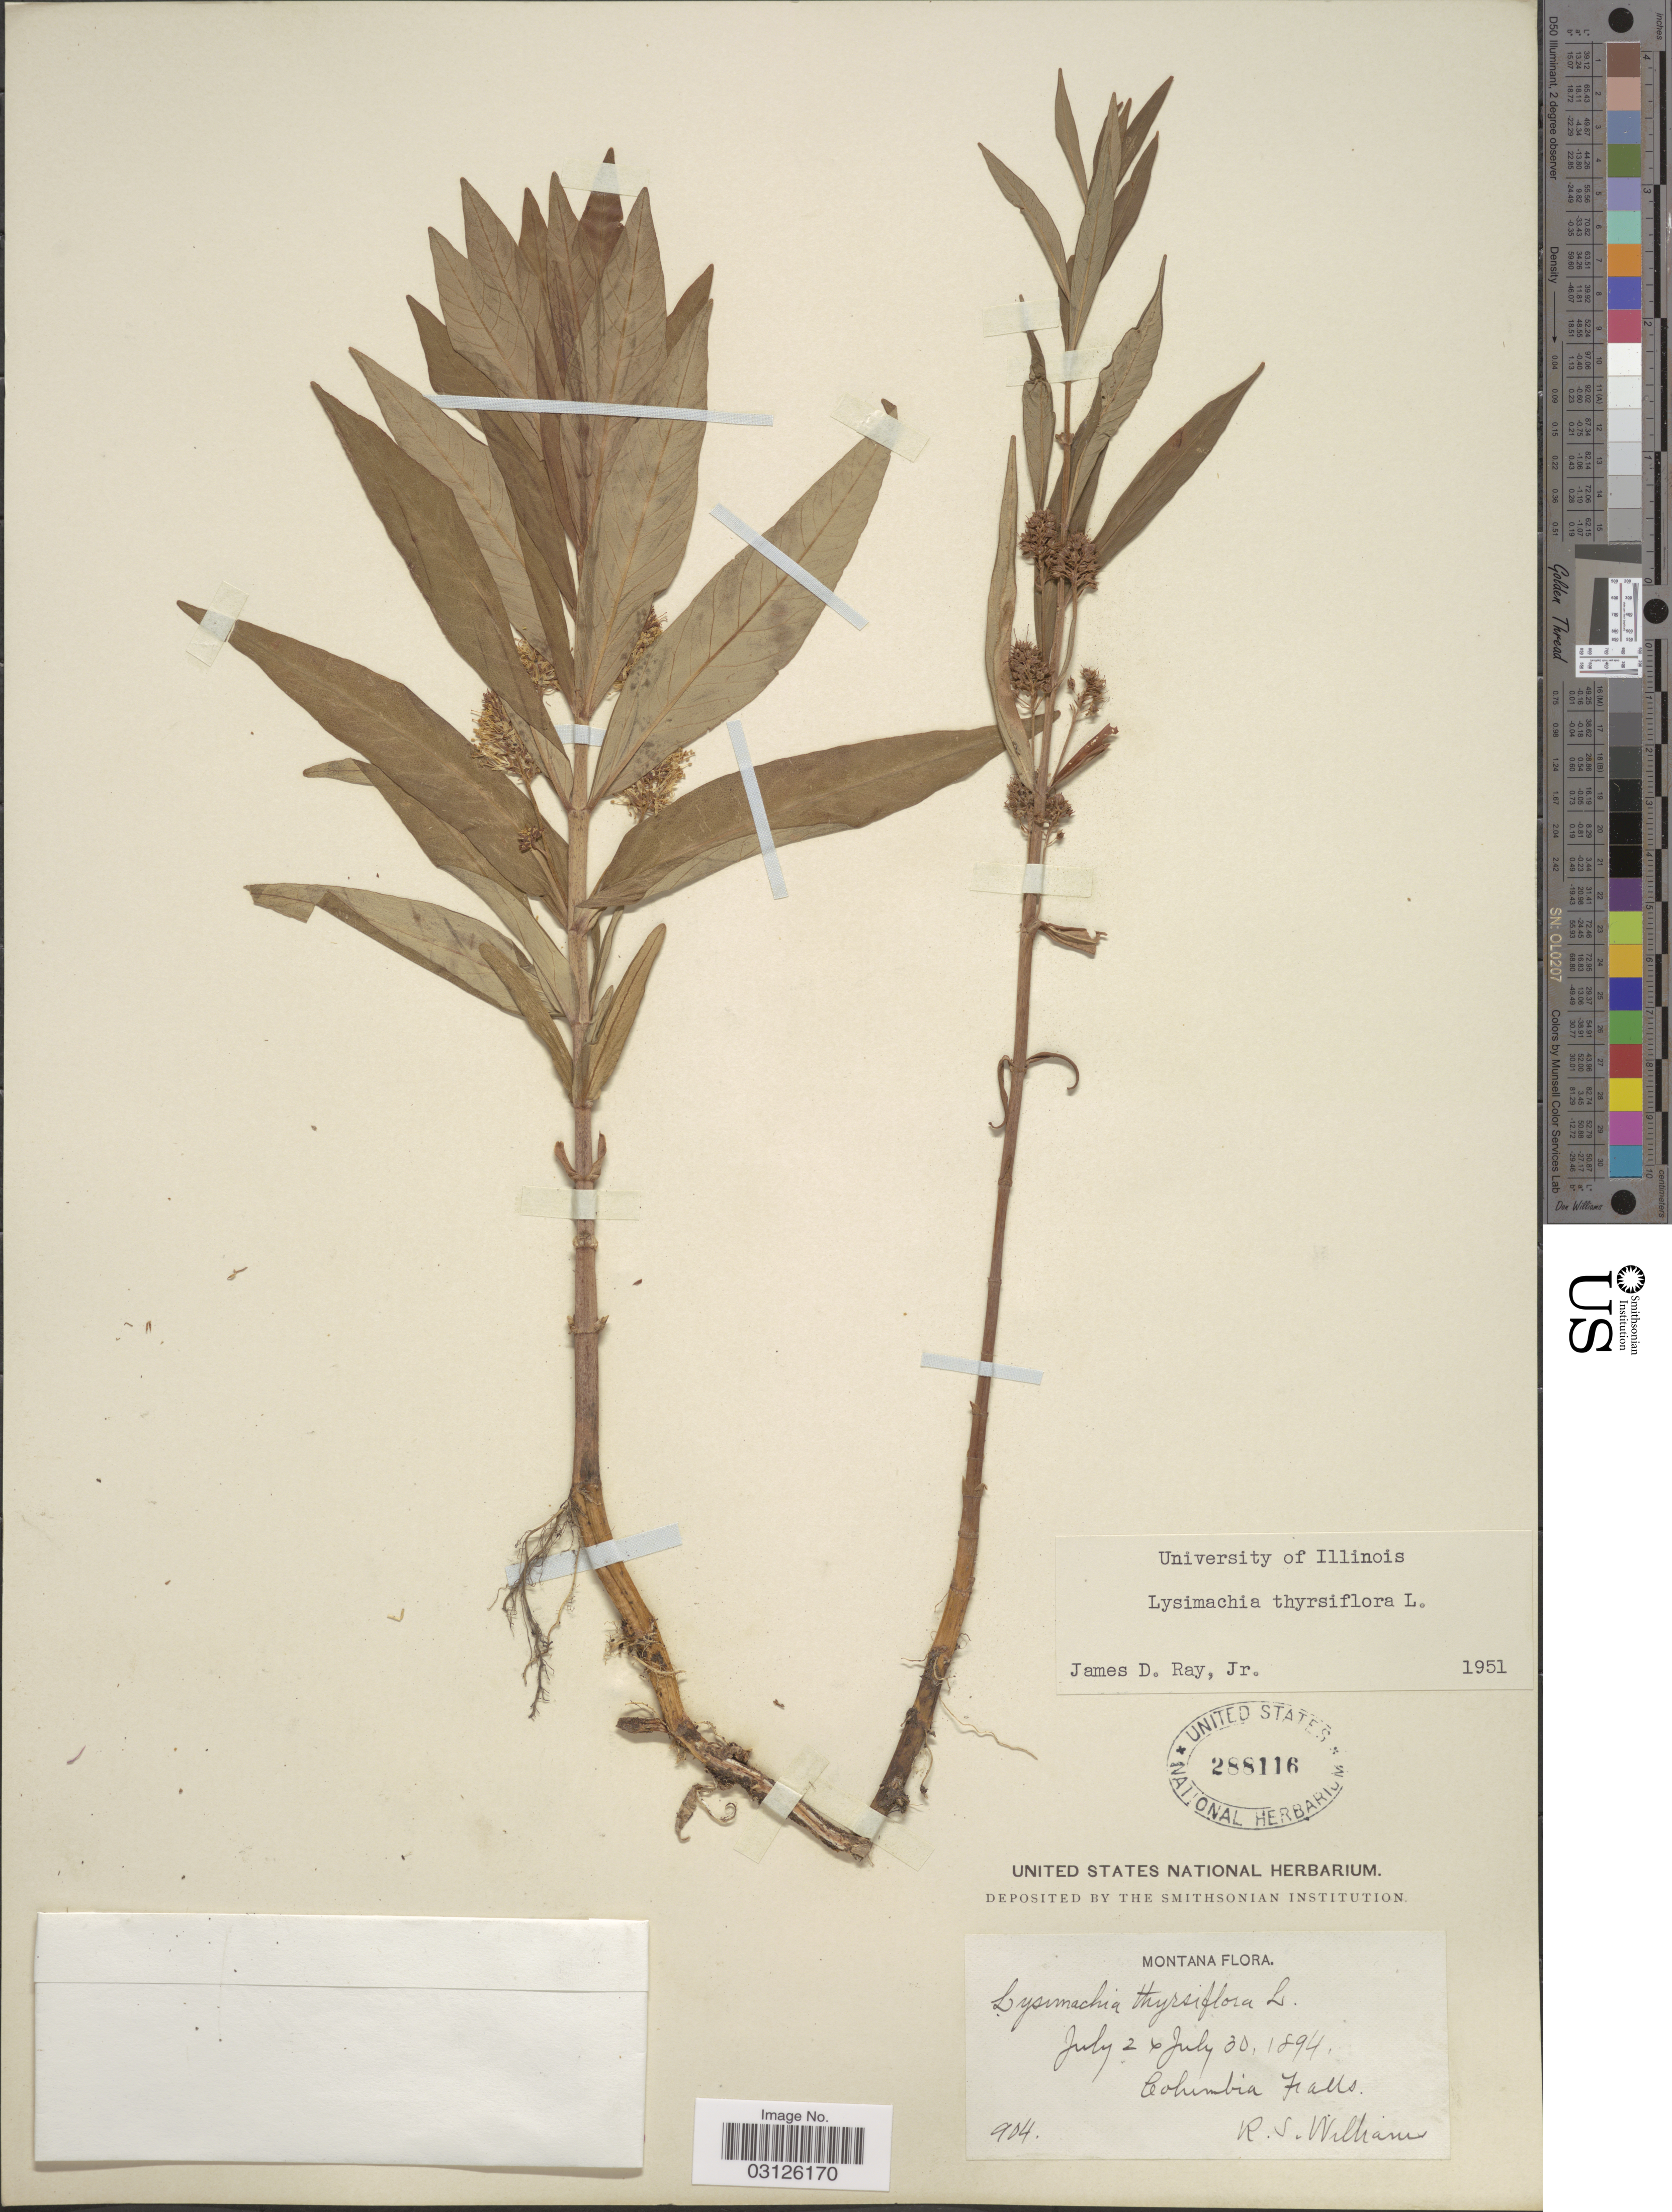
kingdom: Plantae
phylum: Tracheophyta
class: Magnoliopsida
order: Ericales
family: Primulaceae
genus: Lysimachia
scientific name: Lysimachia thyrsiflora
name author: L.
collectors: R. S. Williams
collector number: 904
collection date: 1894-07-02/1894-07-30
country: United States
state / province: Montana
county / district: Flathead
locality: Columbia Falls.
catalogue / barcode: US 288116